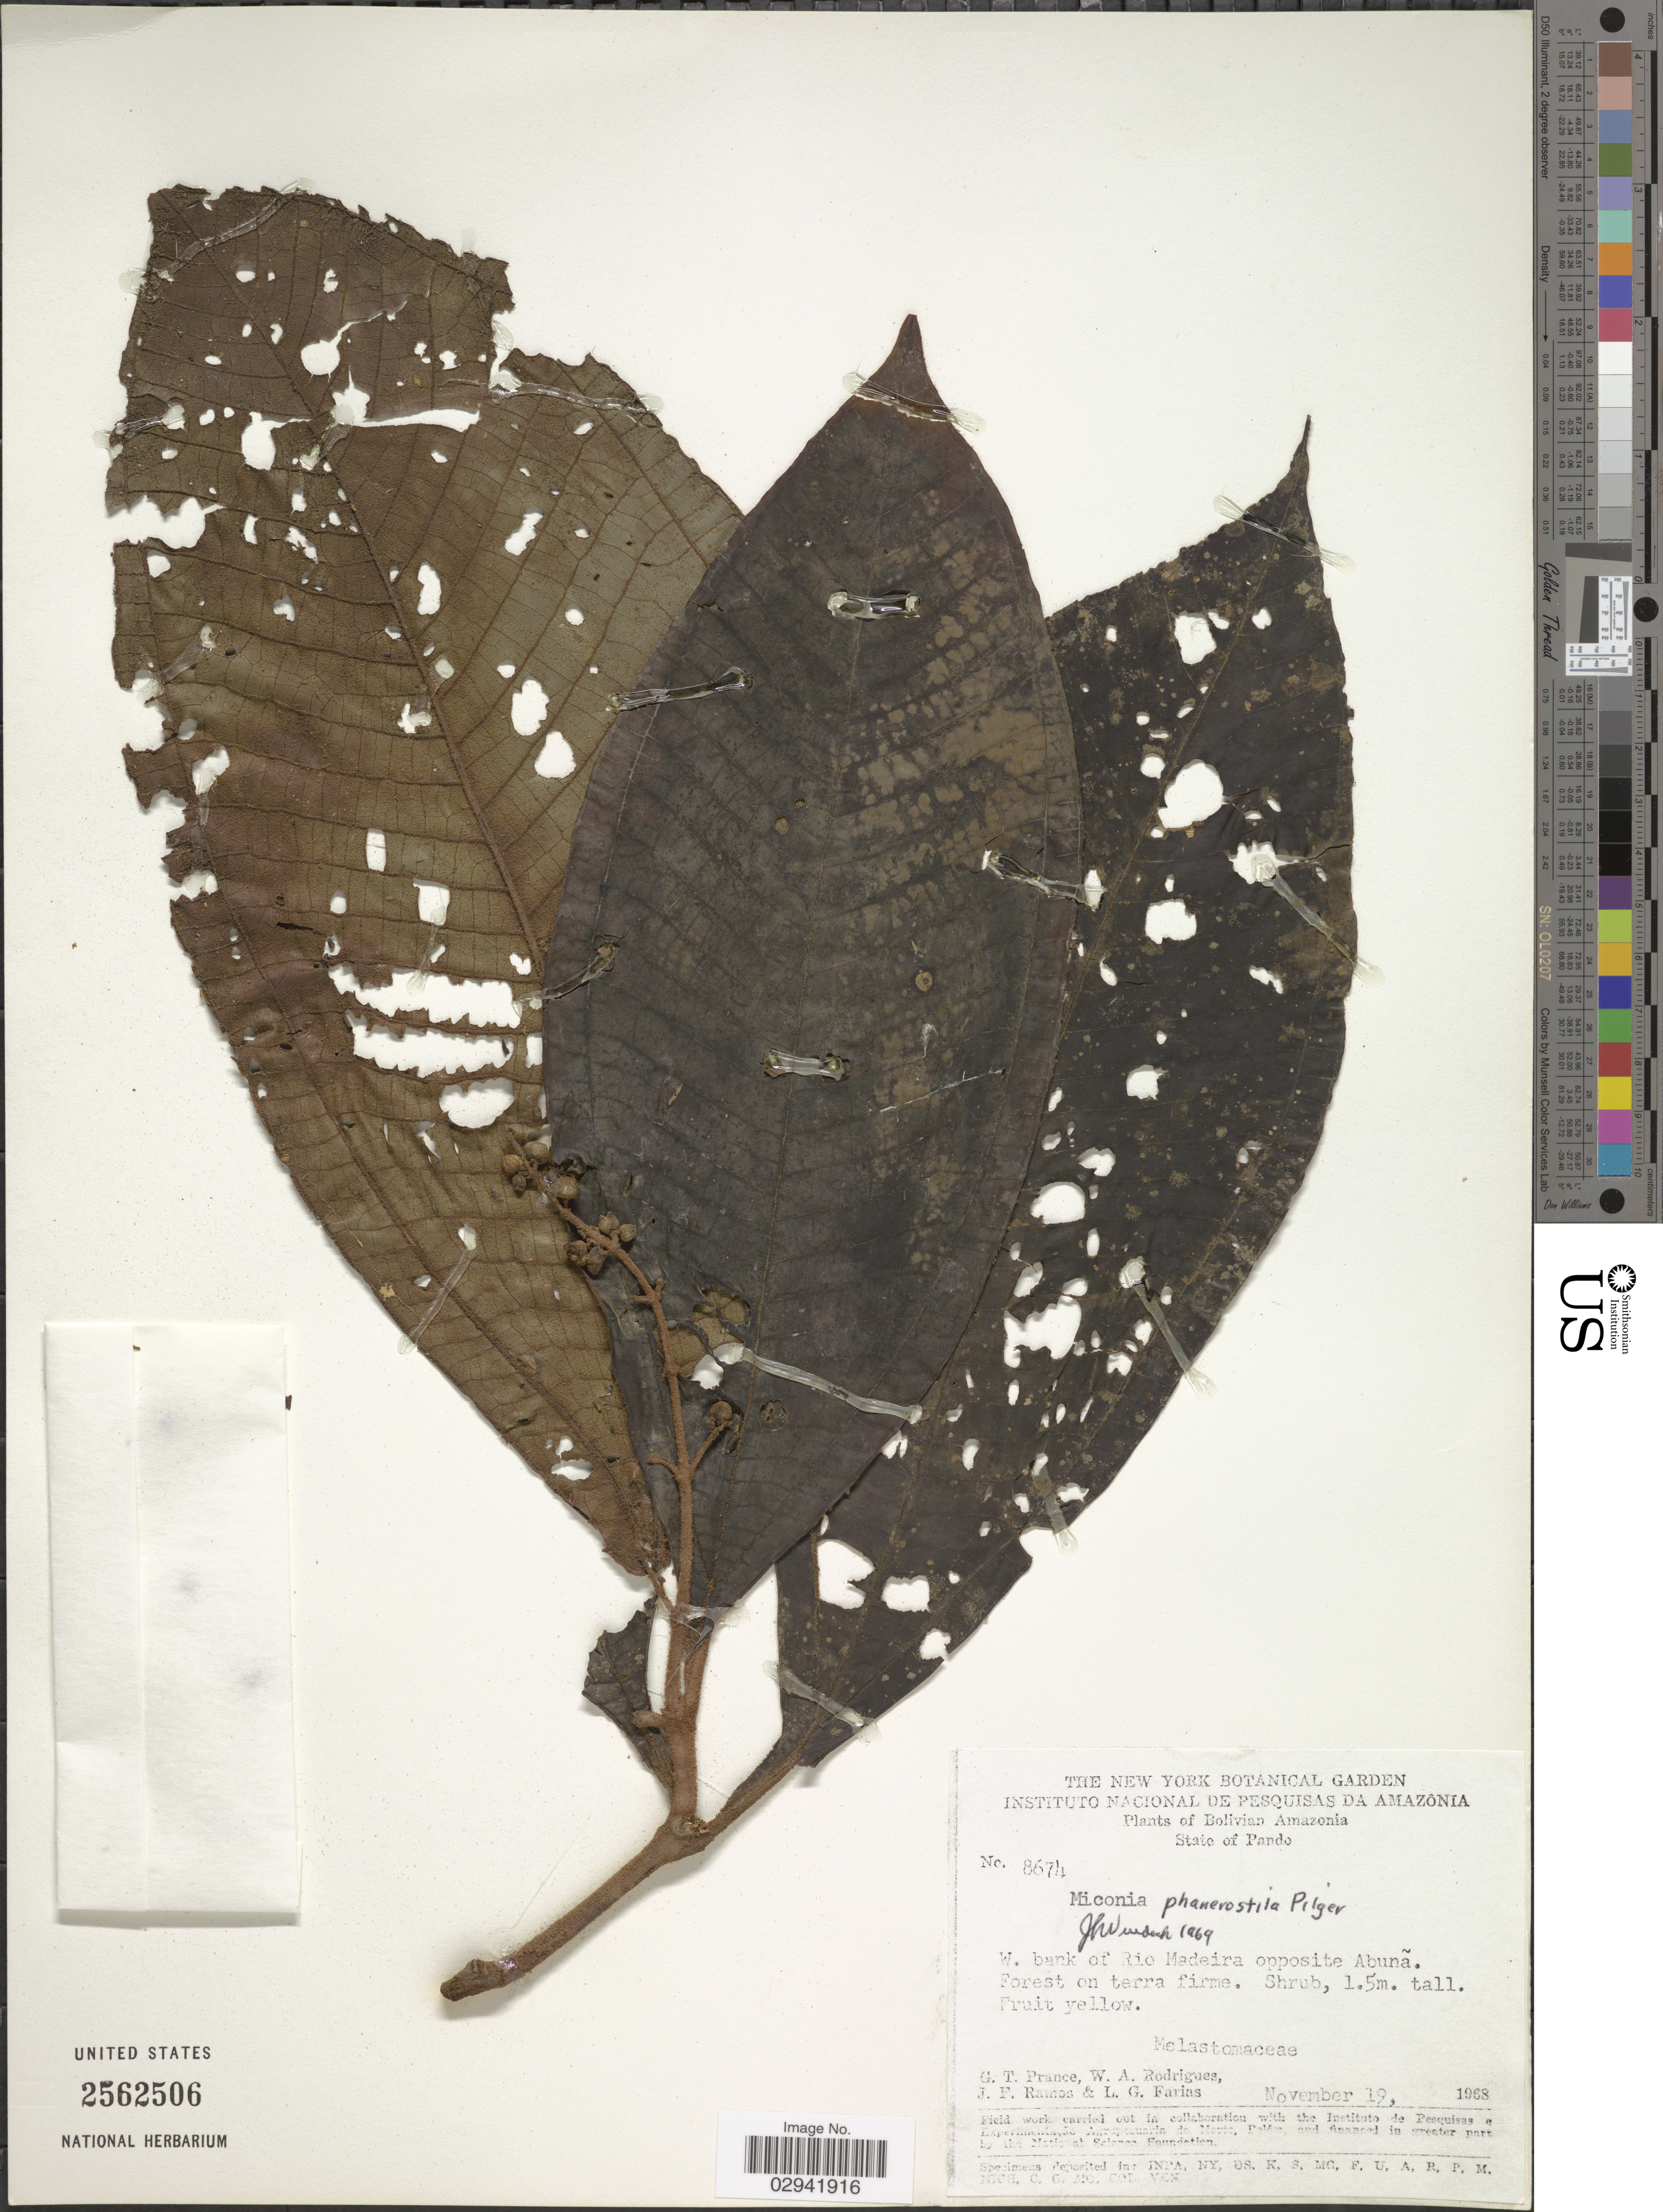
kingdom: Plantae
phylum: Tracheophyta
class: Magnoliopsida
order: Myrtales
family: Melastomataceae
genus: Miconia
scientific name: Miconia phanerostila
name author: Pilg.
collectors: G. T. Prance, W. A. Rodrigues, J. F. Ramos & L. G. Farias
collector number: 8674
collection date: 1968-11-19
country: Bolivia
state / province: Pando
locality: Bolivian Amazonia. W. bank of Rio Madeira opposite Abuña.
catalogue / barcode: US 2562506